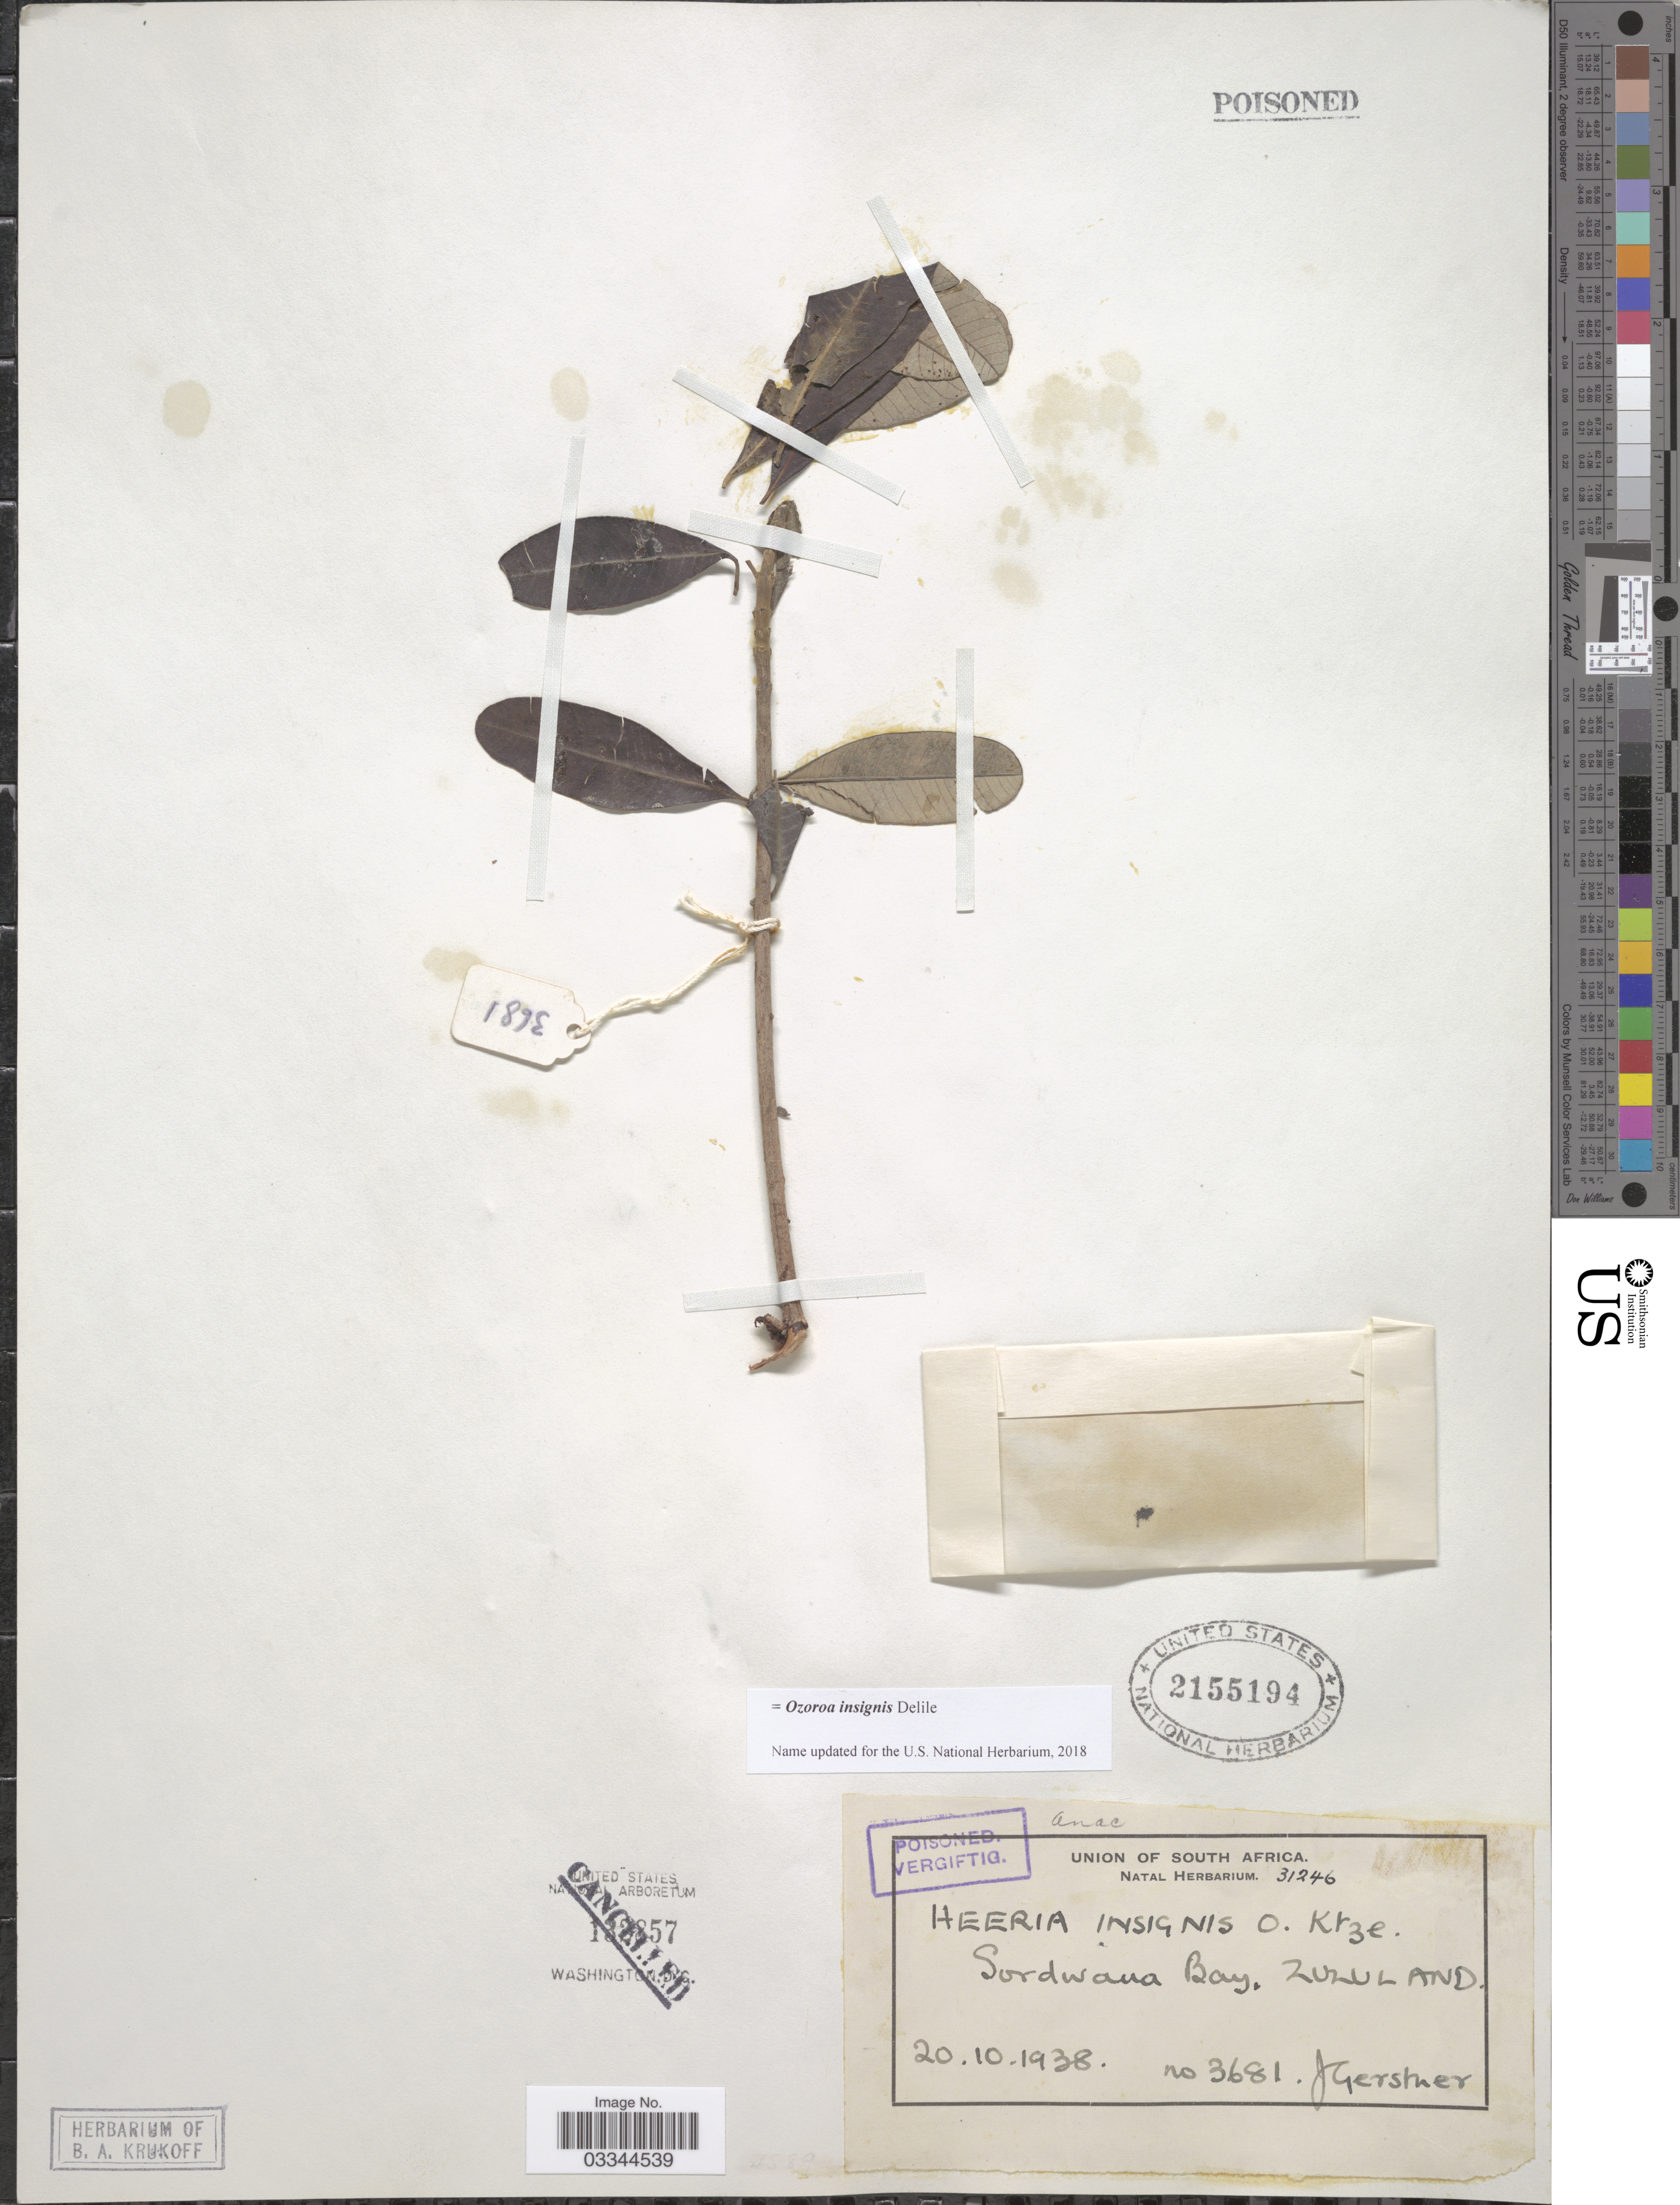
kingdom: Plantae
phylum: Tracheophyta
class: Magnoliopsida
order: Sapindales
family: Anacardiaceae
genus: Ozoroa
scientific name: Ozoroa insignis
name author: Delile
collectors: J. Gerstner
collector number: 3681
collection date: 1938-10-20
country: South Africa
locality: Union of South Africa. Sordwana Bay. Zululand.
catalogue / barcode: US 2155194